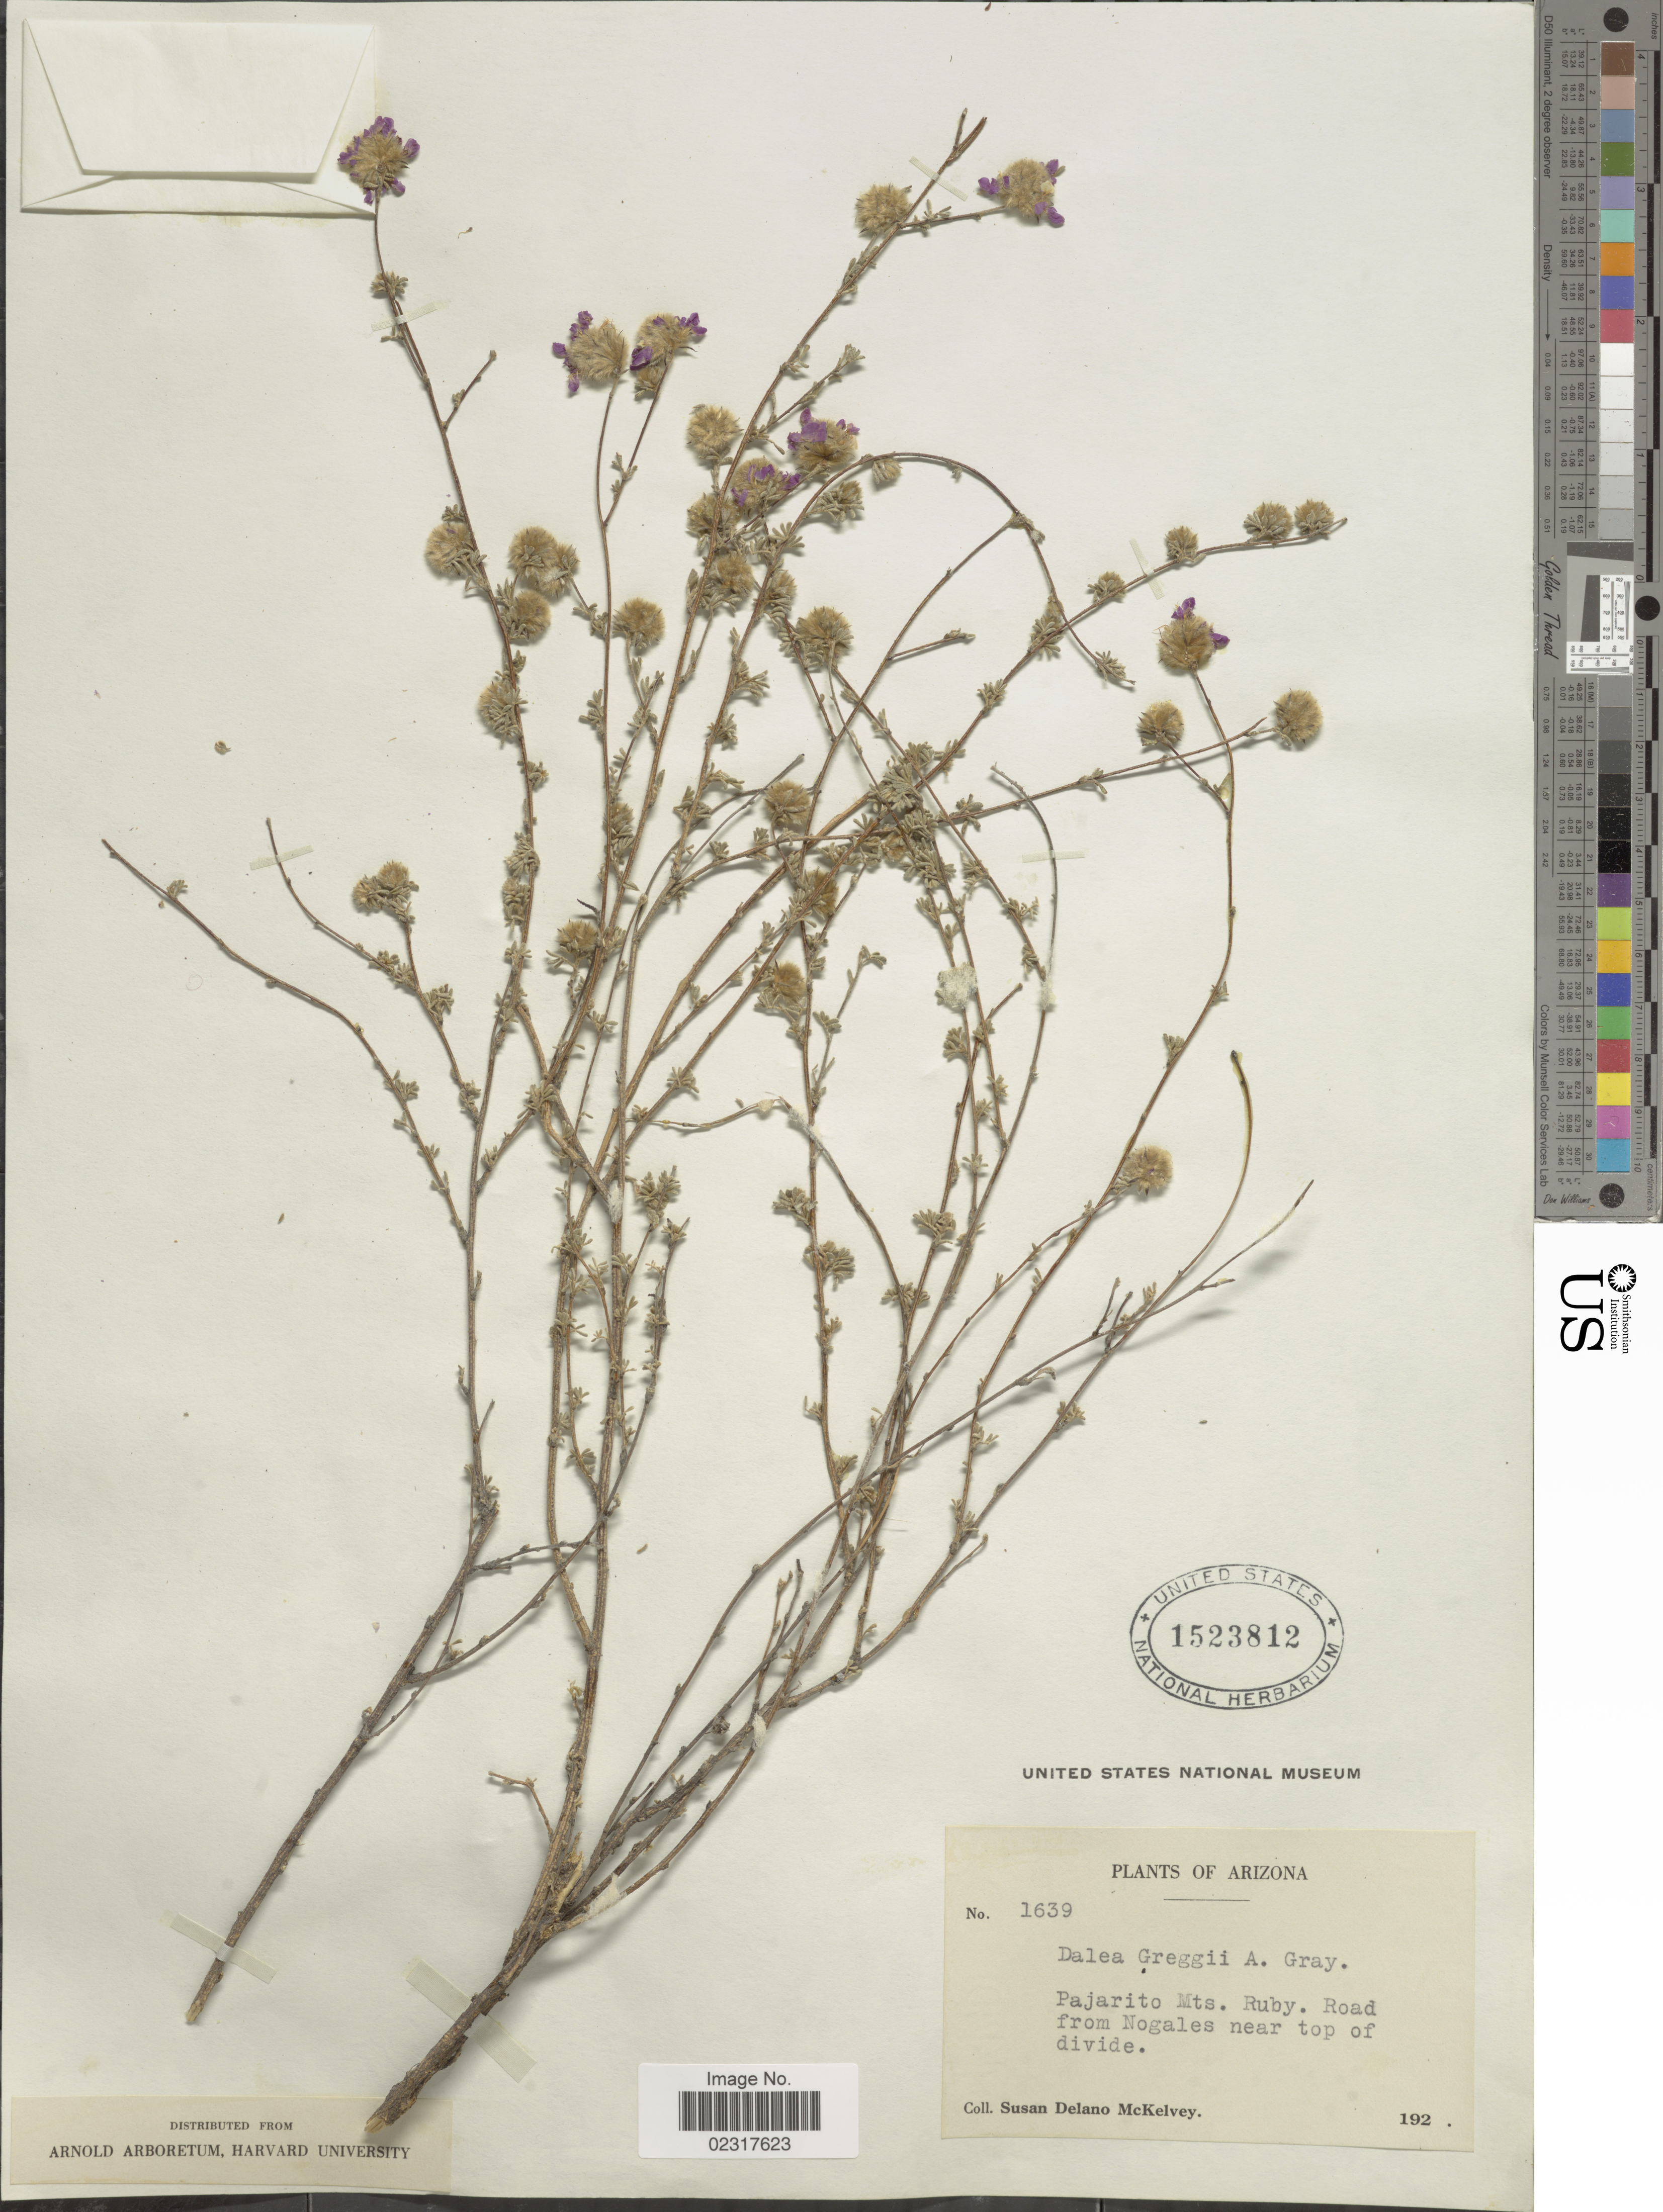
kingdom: Plantae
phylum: Tracheophyta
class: Magnoliopsida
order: Fabales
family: Fabaceae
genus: Dalea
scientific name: Dalea greggii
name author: A. Gray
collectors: S. A. McKelvey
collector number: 1639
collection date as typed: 192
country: United States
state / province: Arizona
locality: Pajarito Mts, Ruby, road from Nogales near top of divide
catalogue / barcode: US 1523812